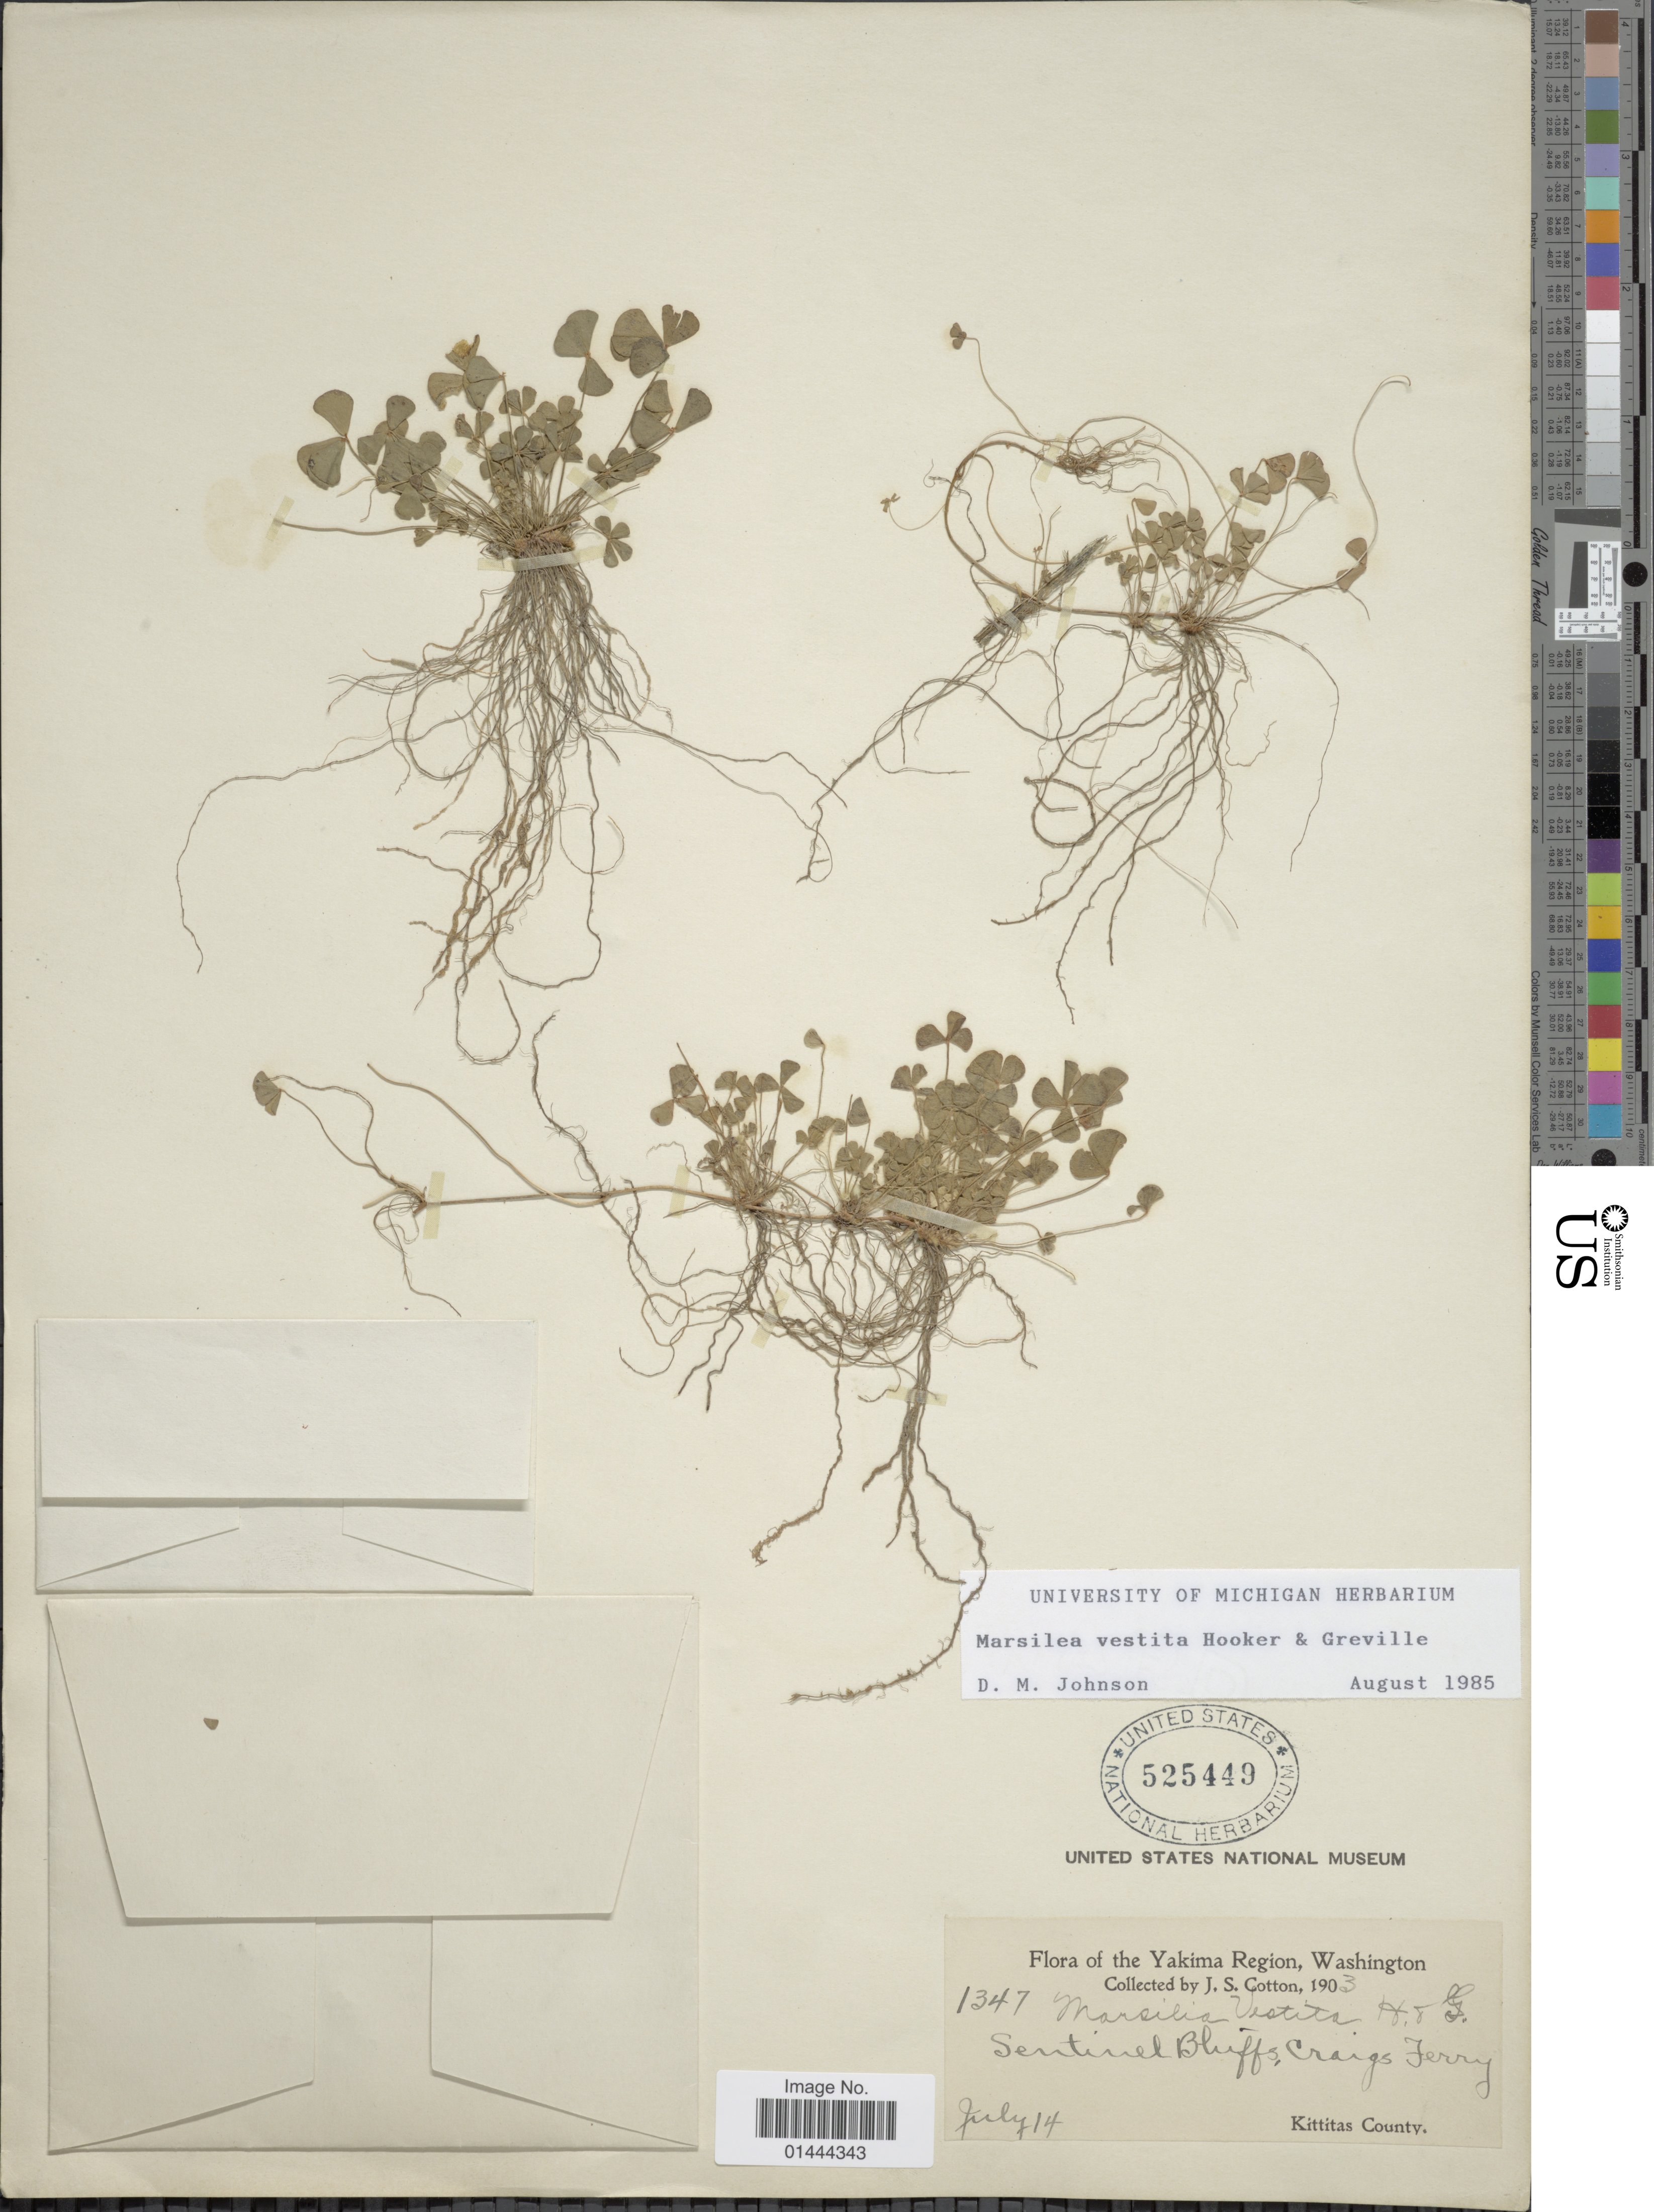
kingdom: Plantae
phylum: Tracheophyta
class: Polypodiopsida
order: Salviniales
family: Marsileaceae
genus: Marsilea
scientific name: Marsilea vestita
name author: Hook. & Grev.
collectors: J. S. Cotton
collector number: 1347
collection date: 1903-07-14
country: United States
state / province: Washington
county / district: Yakima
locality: Yakima Region, Sentinel Bluffs, Craigs Ferry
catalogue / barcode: US 525449